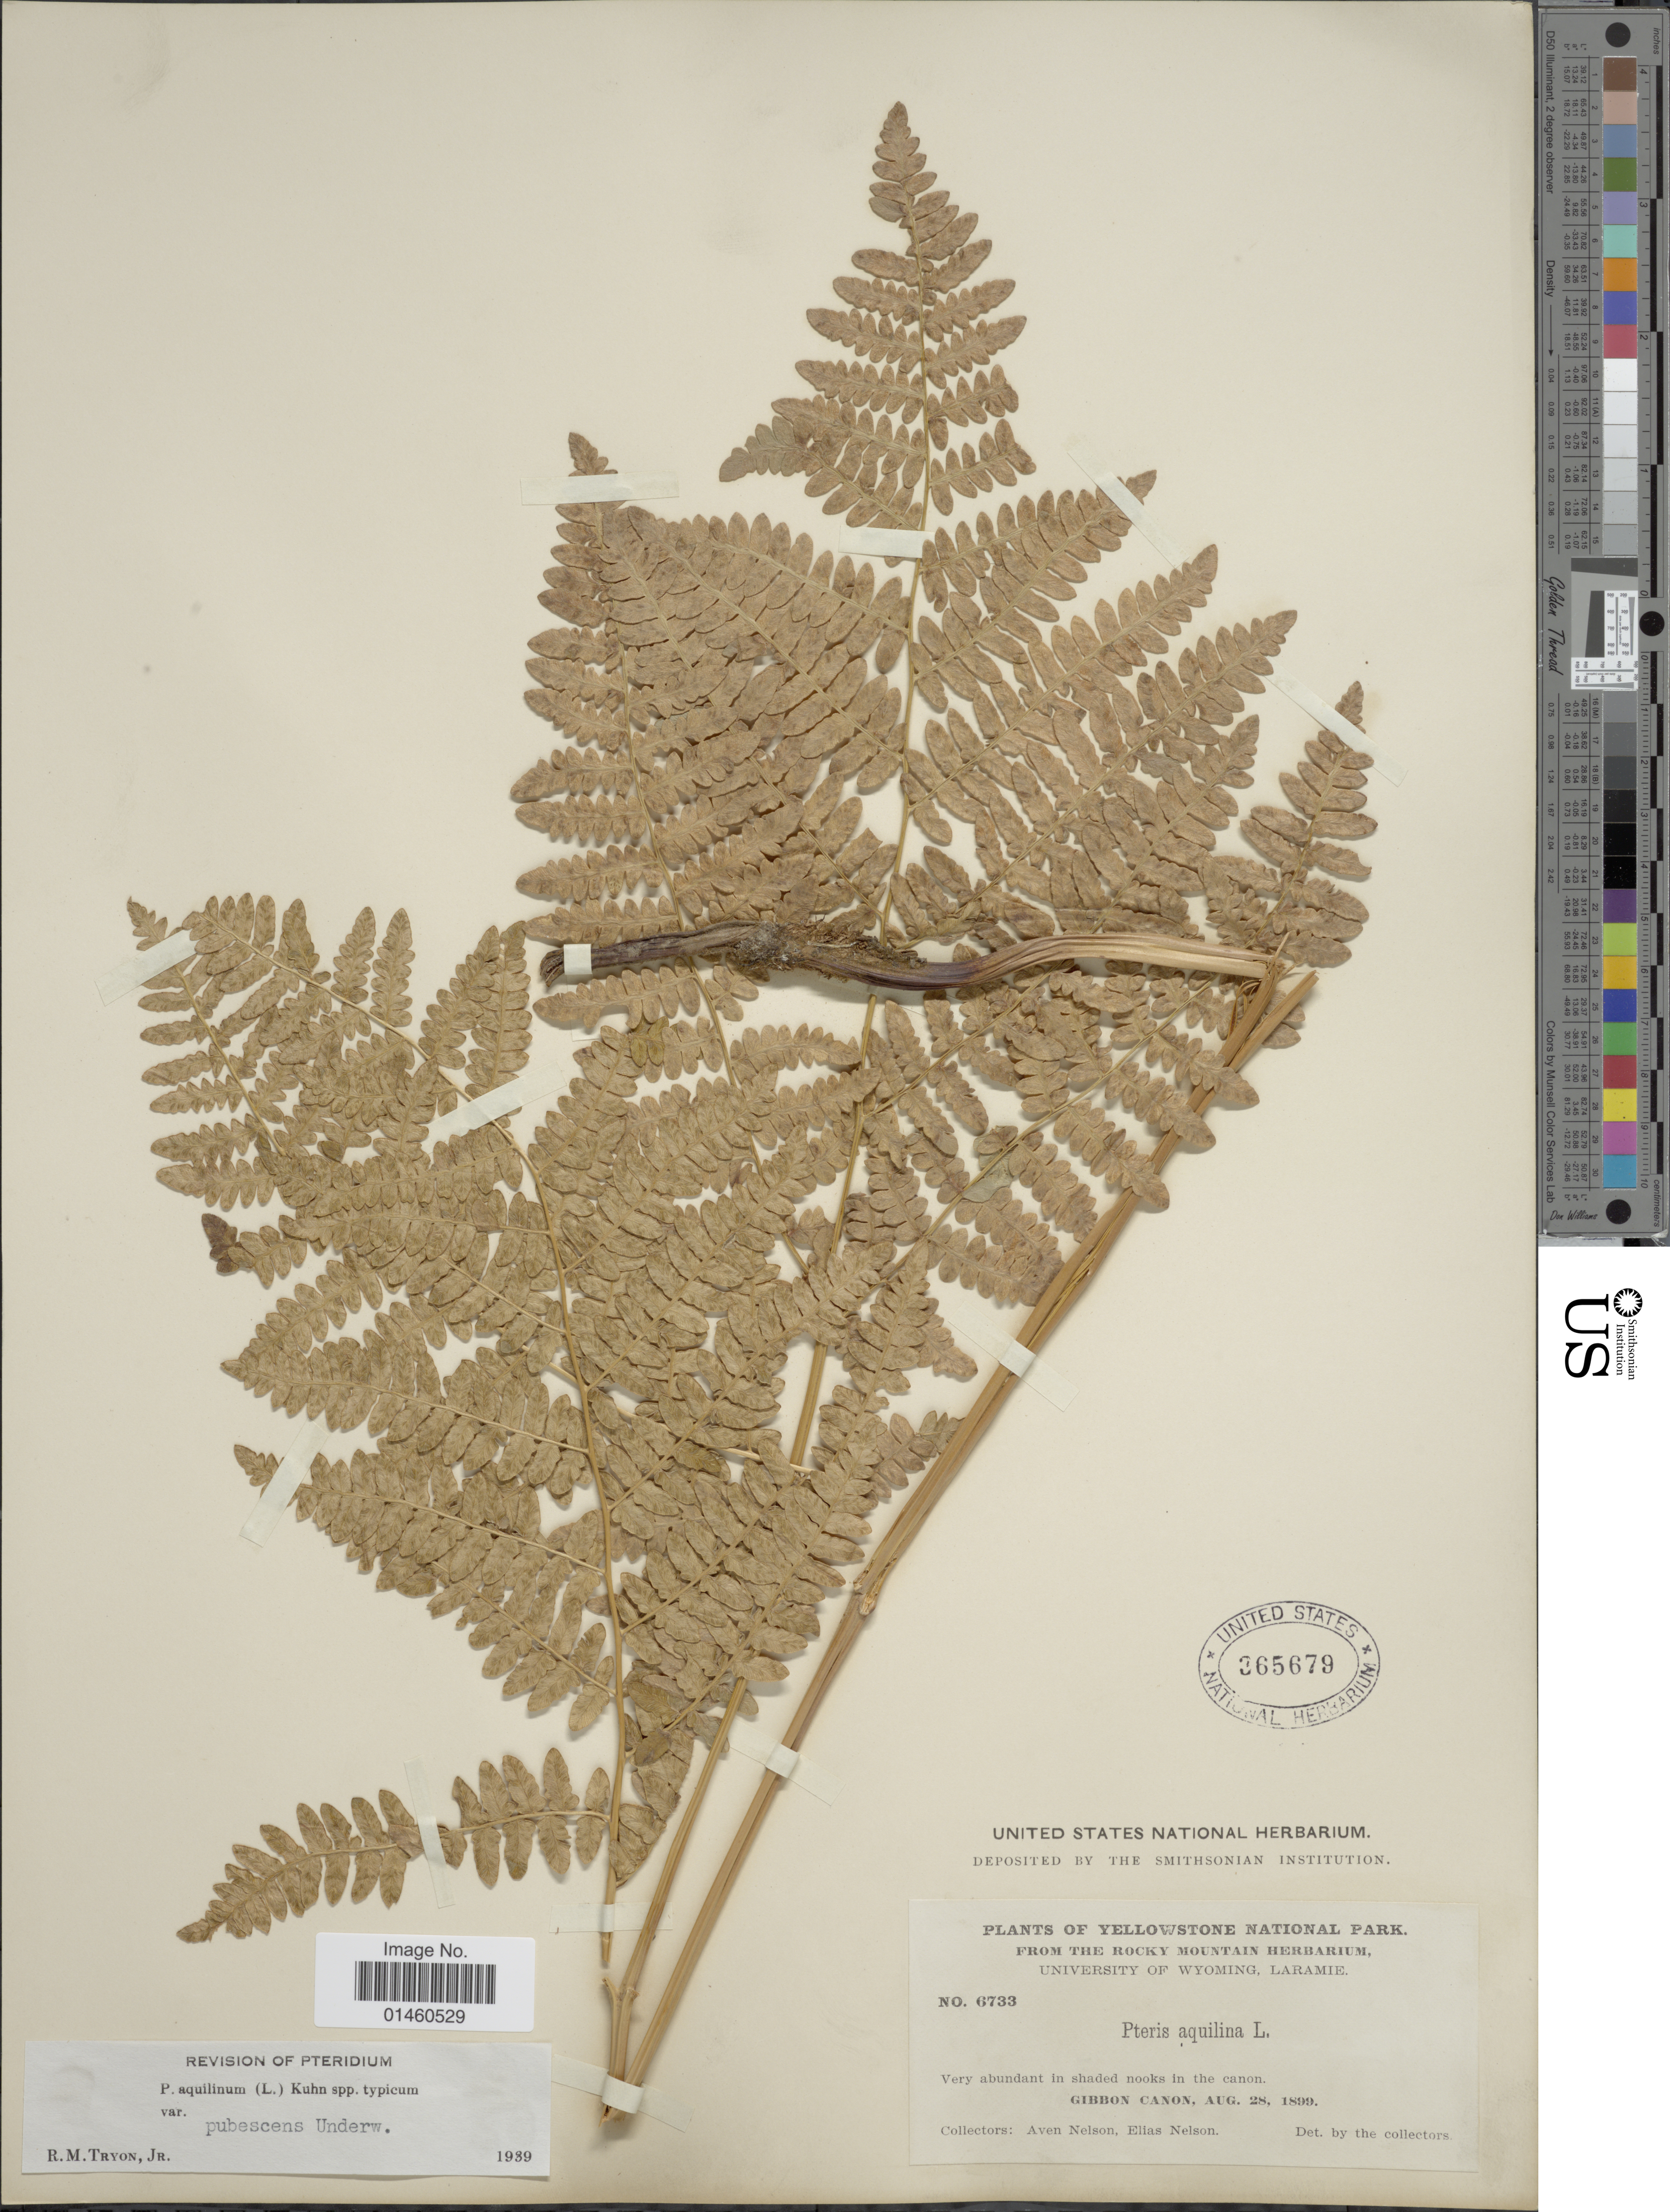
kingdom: Plantae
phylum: Tracheophyta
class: Polypodiopsida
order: Polypodiales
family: Dennstaedtiaceae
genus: Pteridium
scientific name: Pteridium pubescens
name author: (Underw.) Christenh.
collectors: A. Nelson & E. Nelson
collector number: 6733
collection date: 1899-08-28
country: United States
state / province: Wyoming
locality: Yellowstone National Park, very abundant in shaded nooks in the canon, Gibbon canon.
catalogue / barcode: US 365679